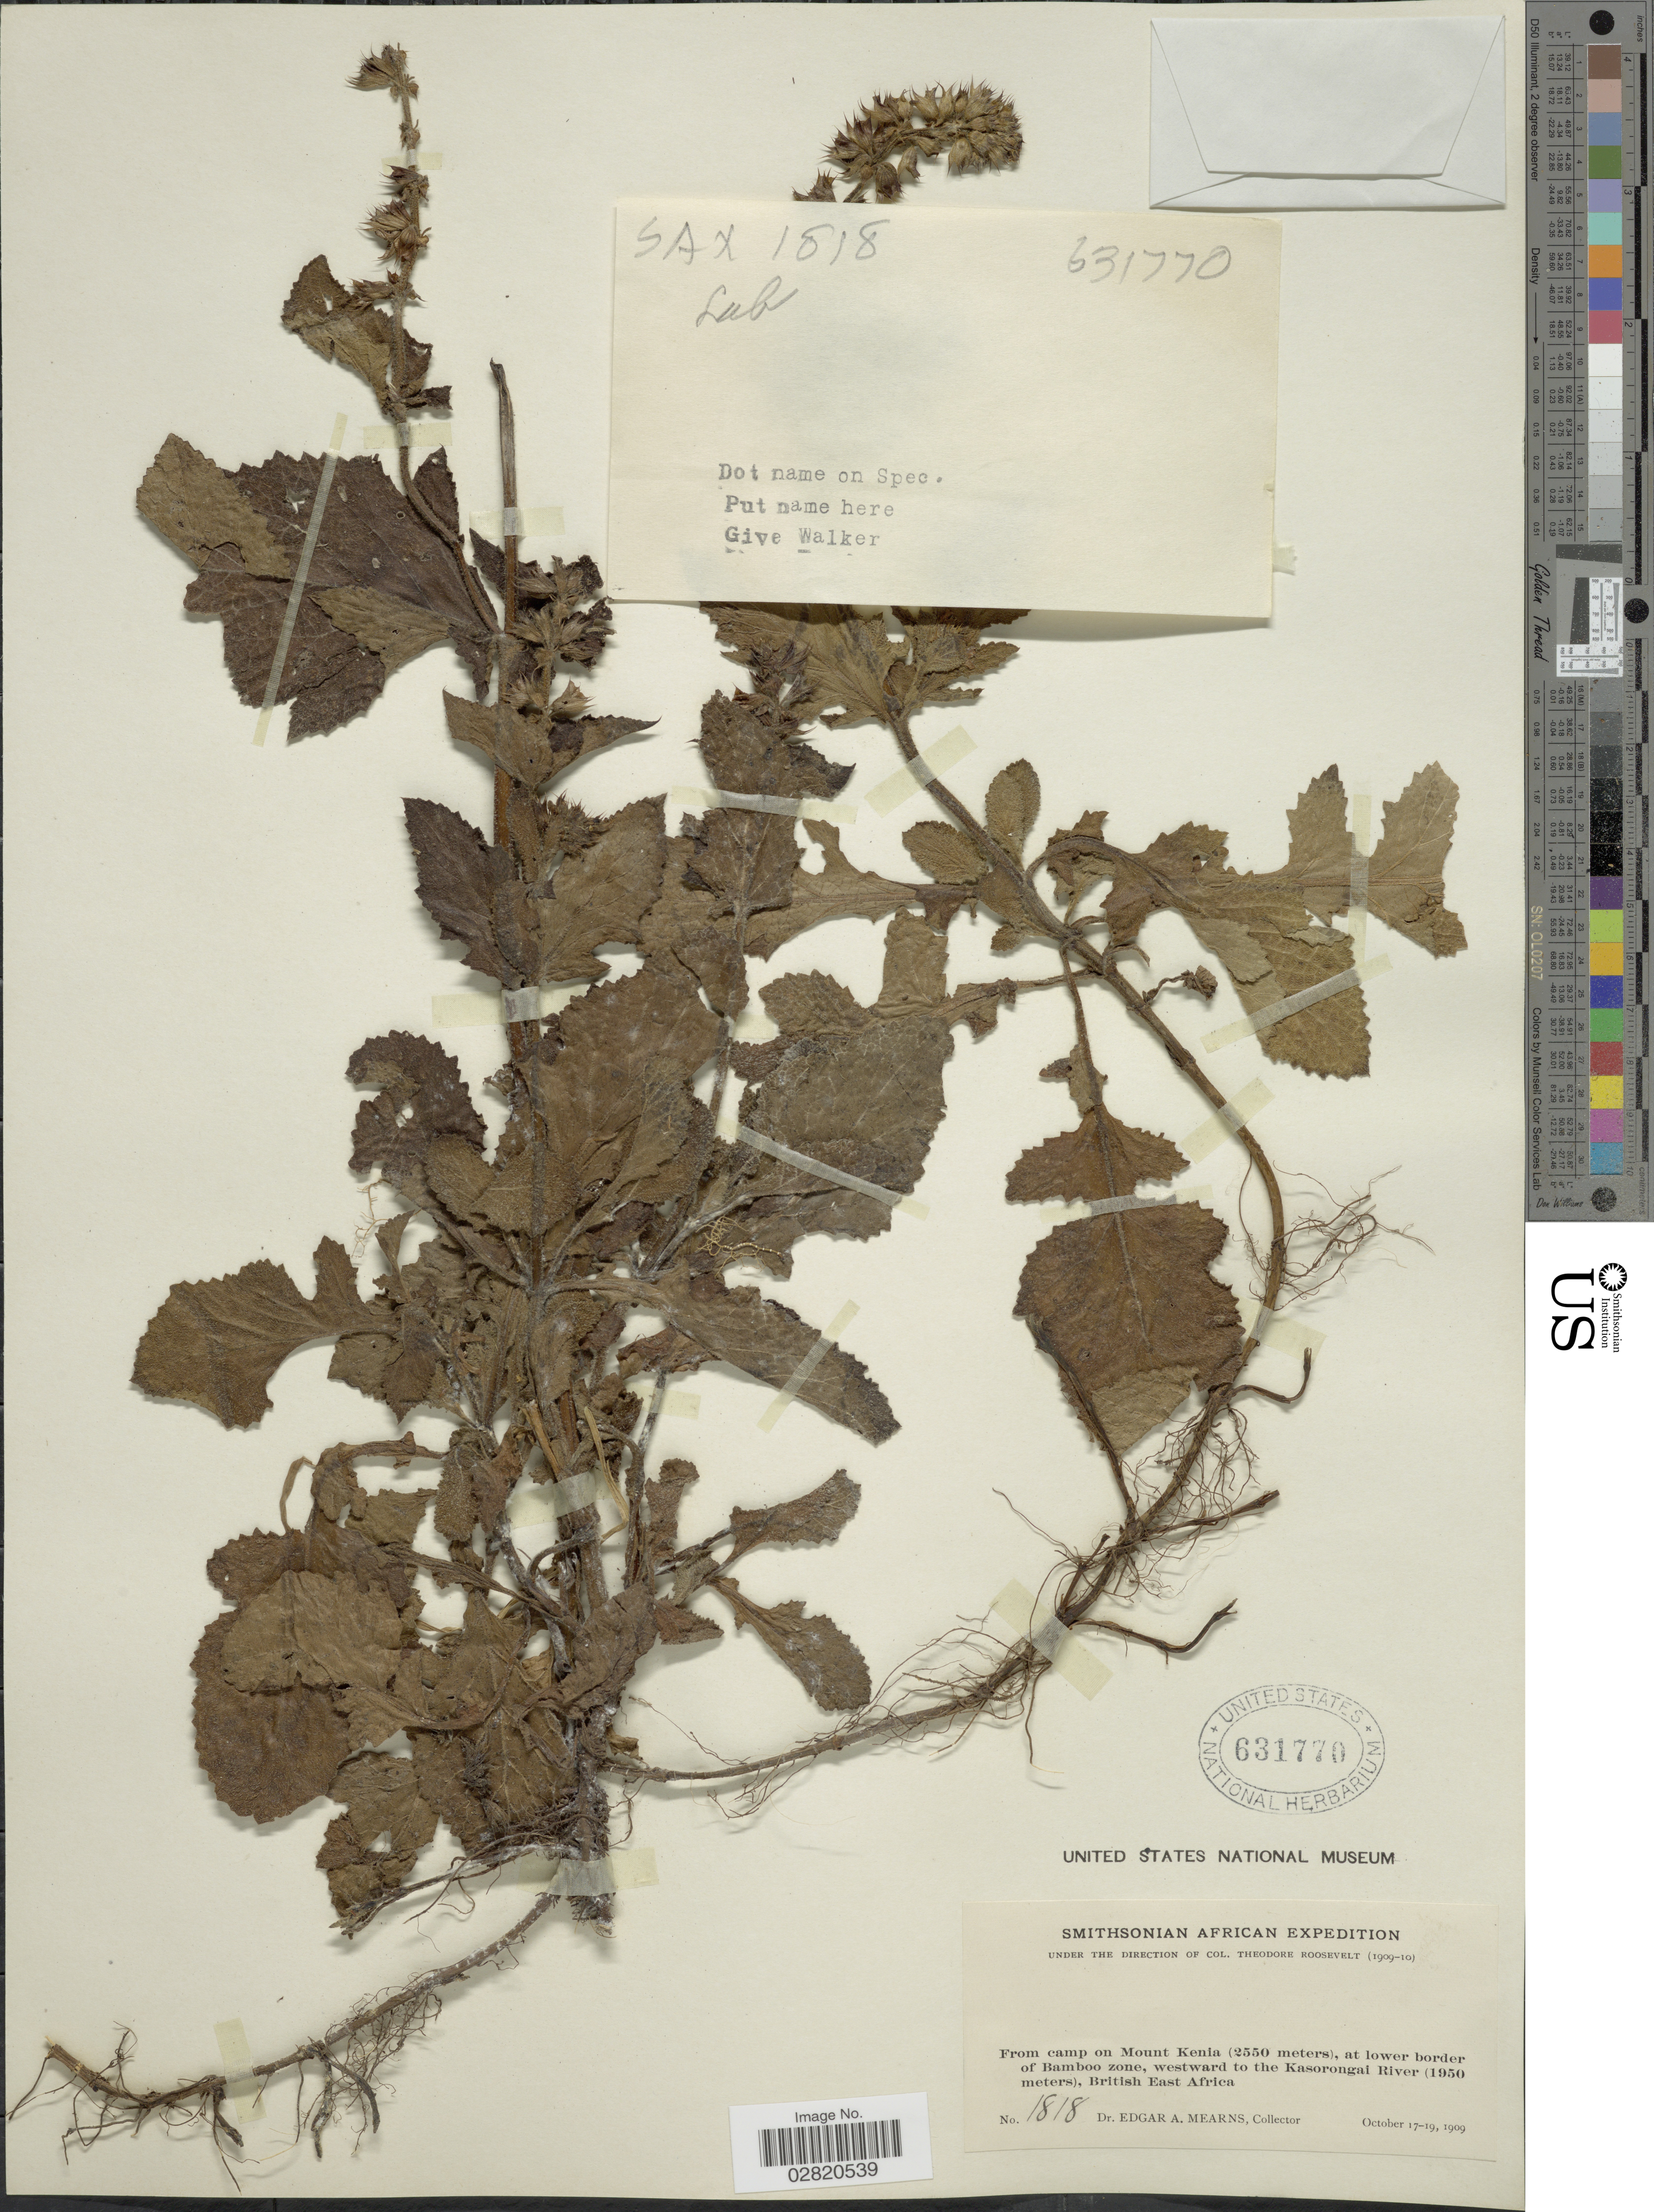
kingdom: Plantae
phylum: Tracheophyta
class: Magnoliopsida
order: Lamiales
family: Lamiaceae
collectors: E. A. Mearns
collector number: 1818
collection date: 1909-10-17/1909-10-19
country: Kenya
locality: From camp on Mount Kenia, at lower border of Bamboo zone, westward to the Kasorongai River, British East Africa.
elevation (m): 1950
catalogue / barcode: US 631770